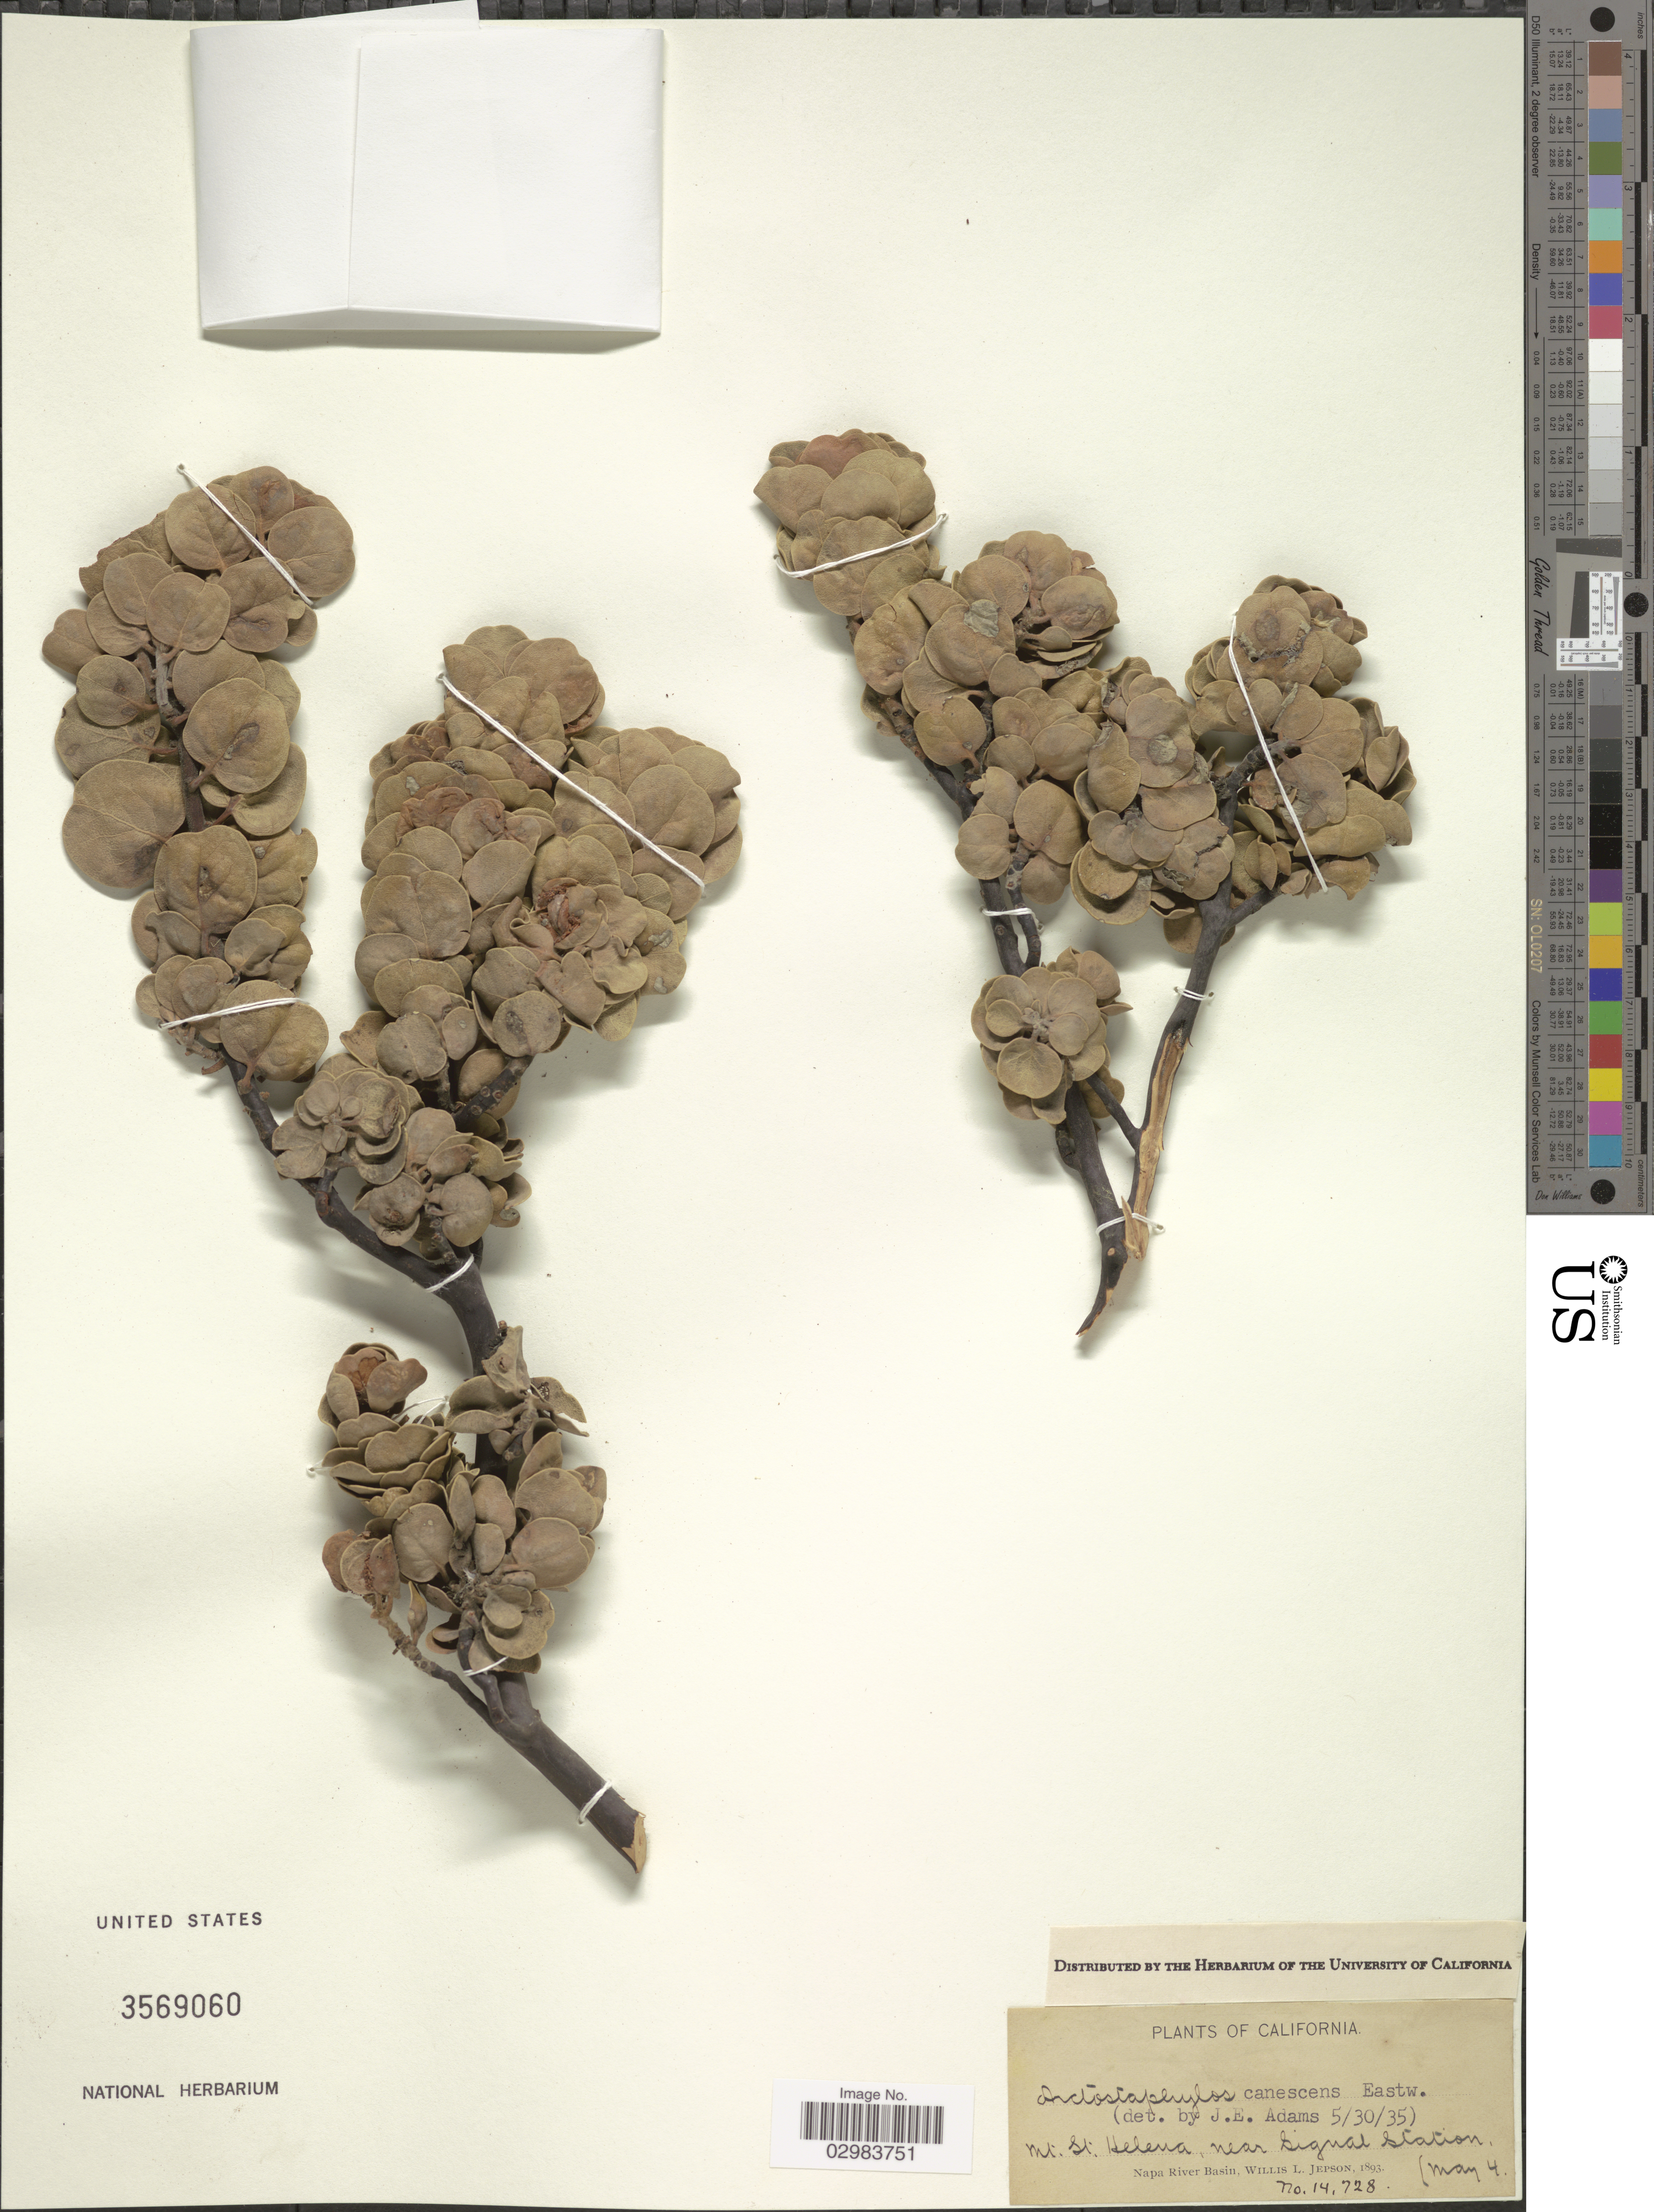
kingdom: Plantae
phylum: Tracheophyta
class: Magnoliopsida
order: Ericales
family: Ericaceae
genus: Arctostaphylos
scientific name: Arctostaphylos canescens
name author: Eastw.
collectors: W. L. Jepson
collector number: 14728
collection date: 1893-05-04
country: United States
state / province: California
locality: Mt. St. Helena, near Signal Station, Napa River Basin.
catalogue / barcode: US 3569060